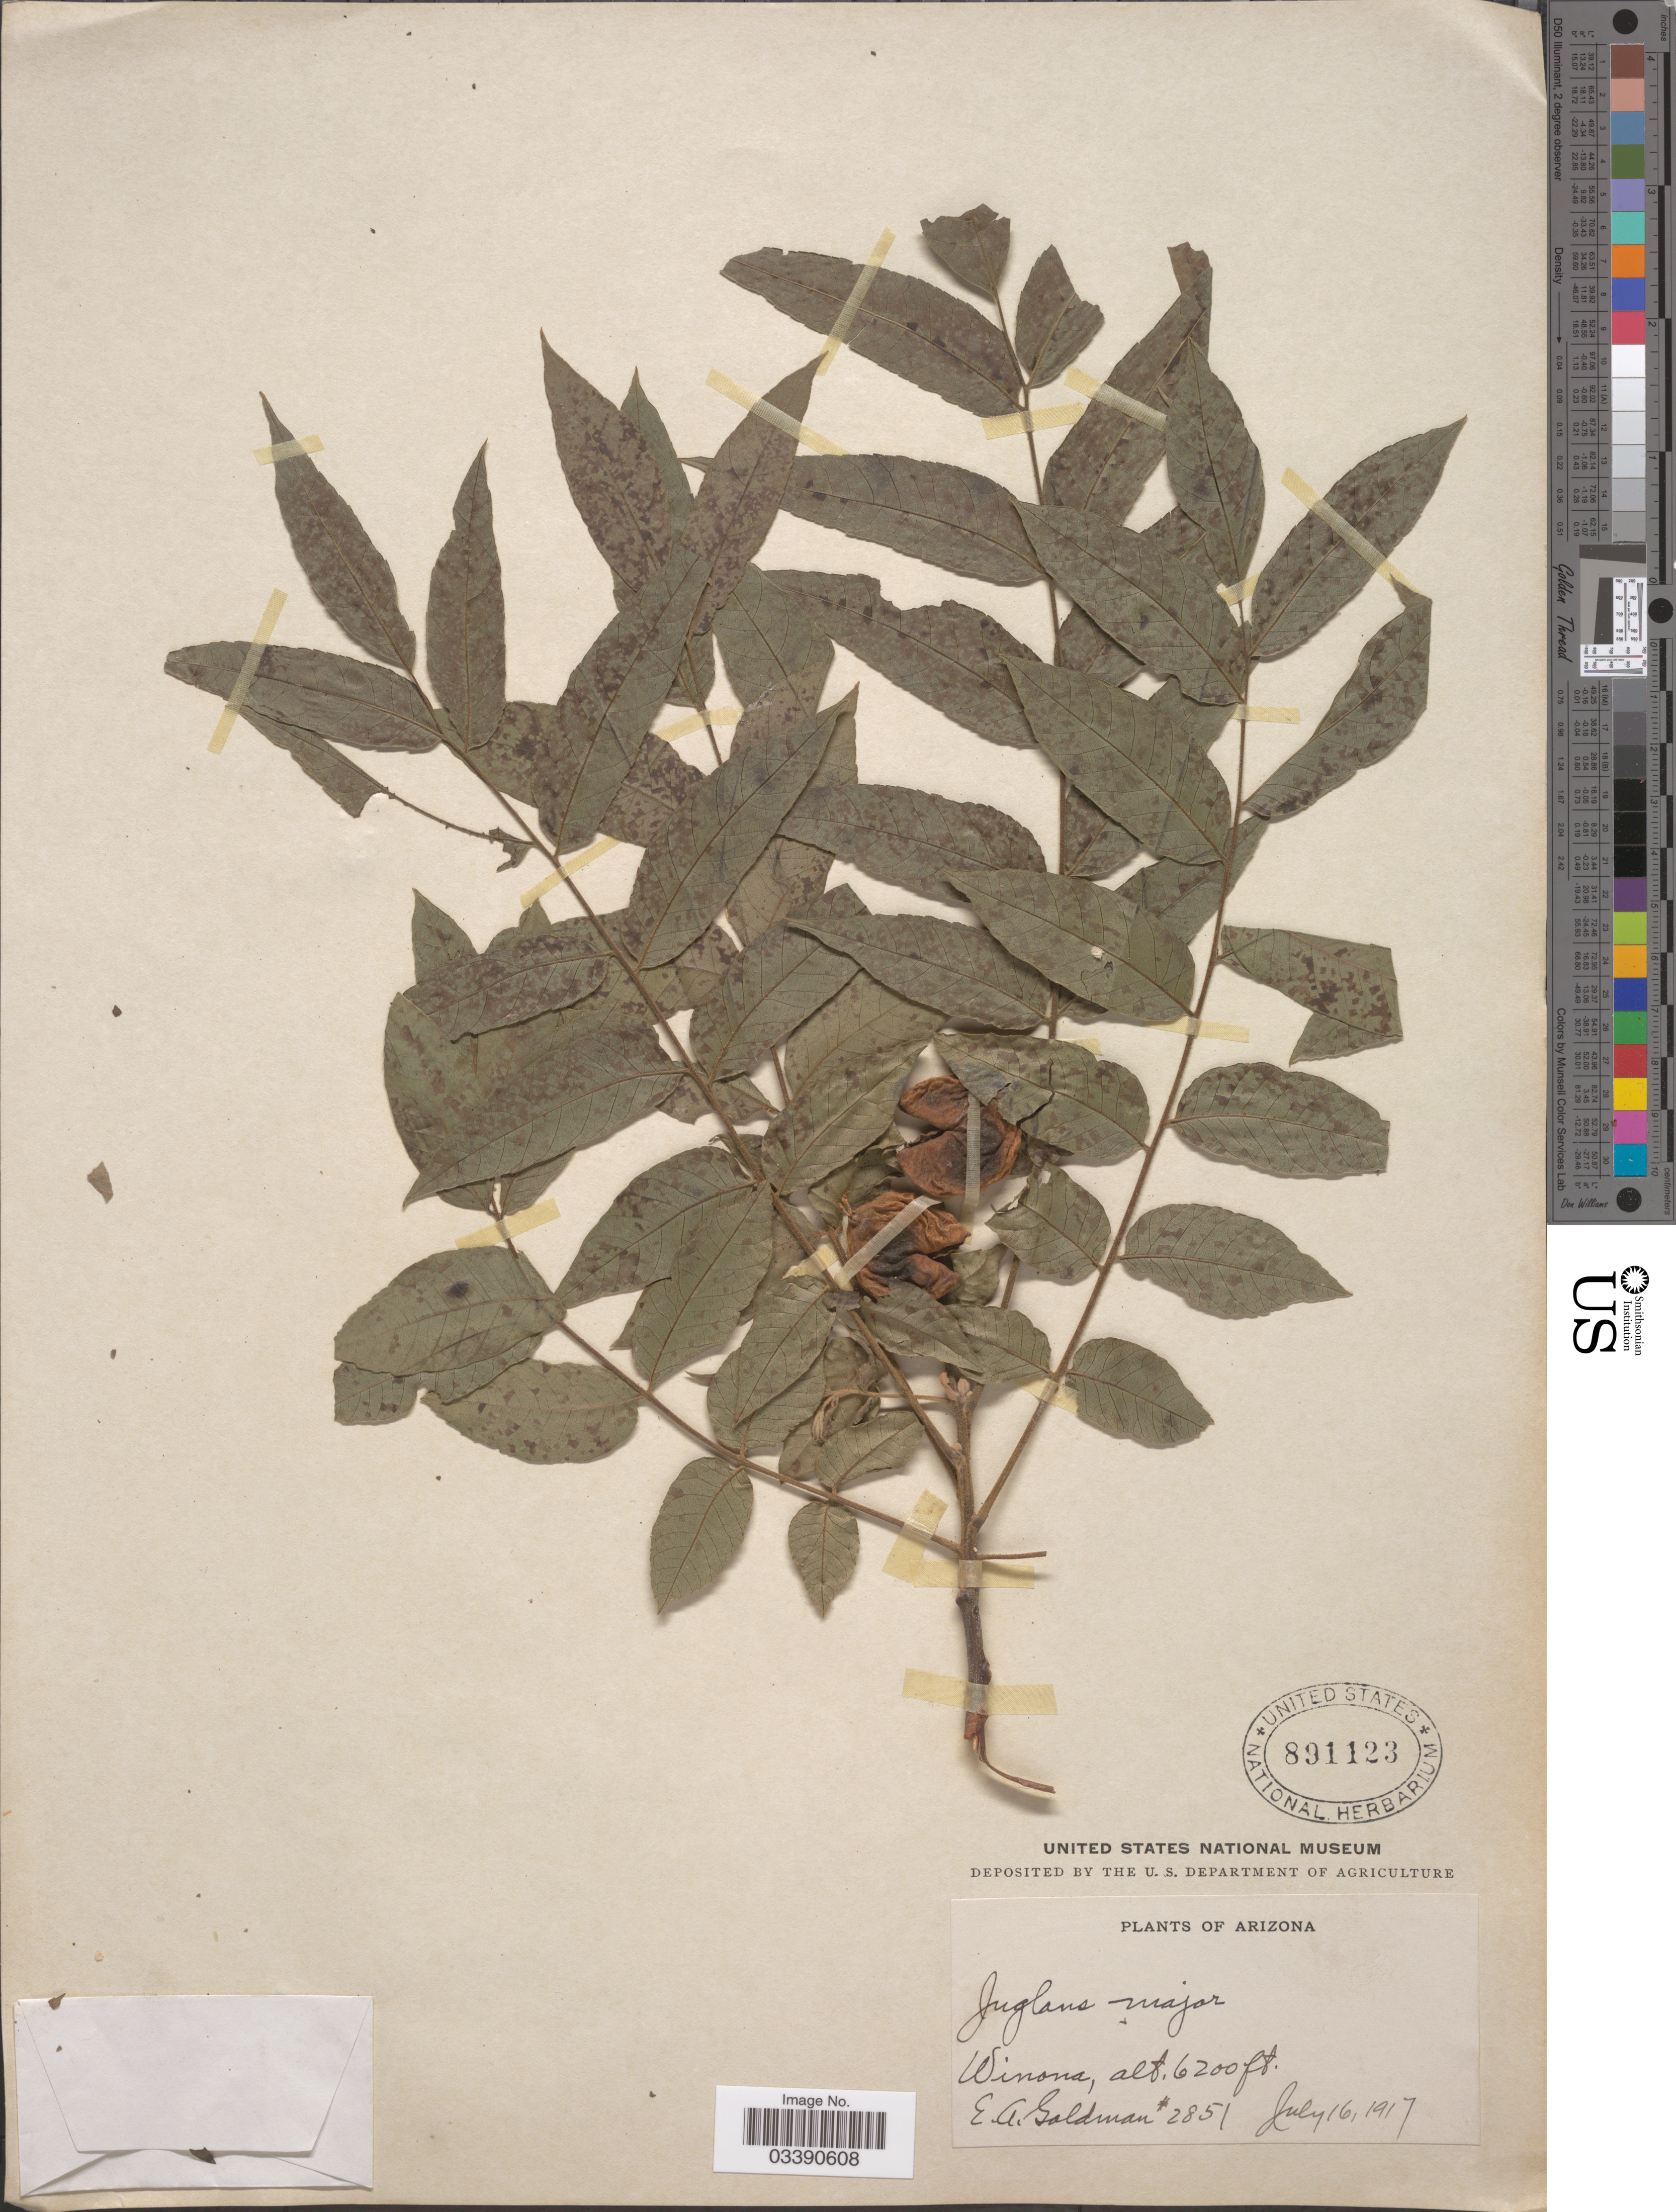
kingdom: Plantae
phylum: Tracheophyta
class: Magnoliopsida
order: Fagales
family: Juglandaceae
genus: Juglans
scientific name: Juglans major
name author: (Torr.) A. Heller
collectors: E. A. Goldman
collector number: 2851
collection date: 1917-07-16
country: United States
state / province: Arizona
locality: Winona.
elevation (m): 1890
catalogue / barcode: US 891123